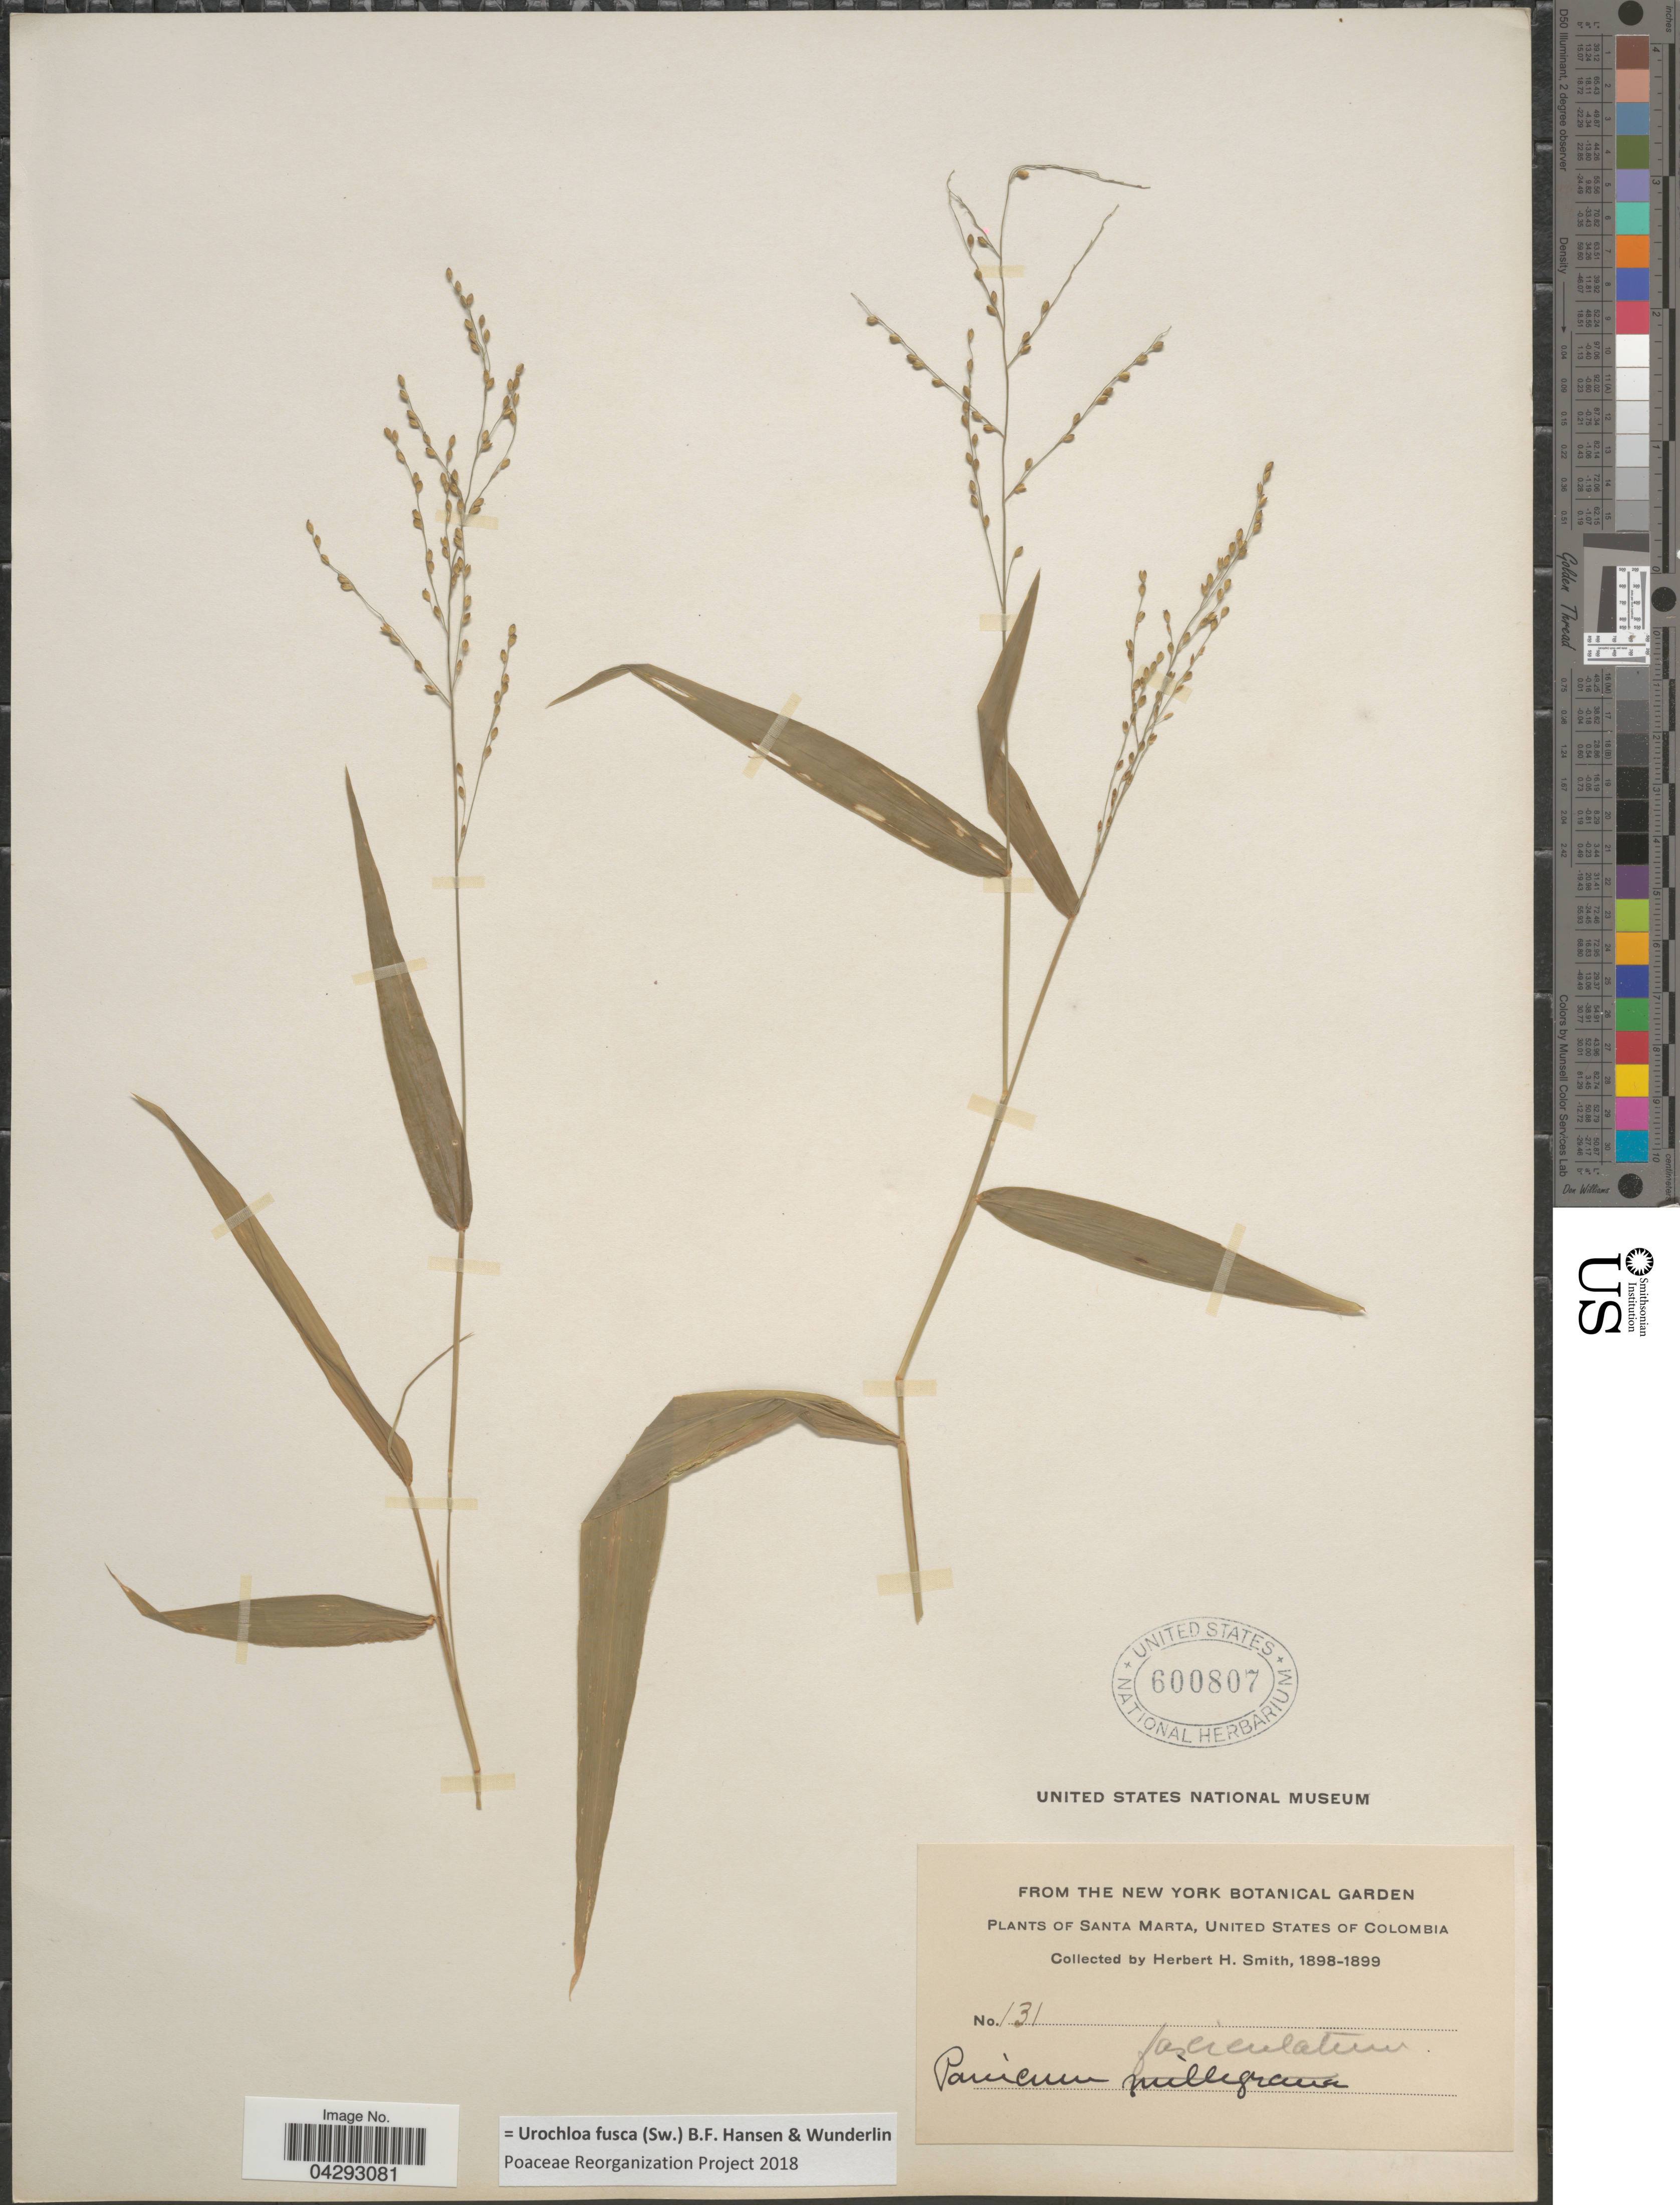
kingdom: Plantae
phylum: Tracheophyta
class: Liliopsida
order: Poales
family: Poaceae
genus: Urochloa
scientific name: Urochloa fusca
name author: (Sw.) B.F. Hansen & Wunderlin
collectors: Herbert H. Smith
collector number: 131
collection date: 1898/1899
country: Colombia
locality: Santa Marta, United States of Colombia.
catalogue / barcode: US 600807